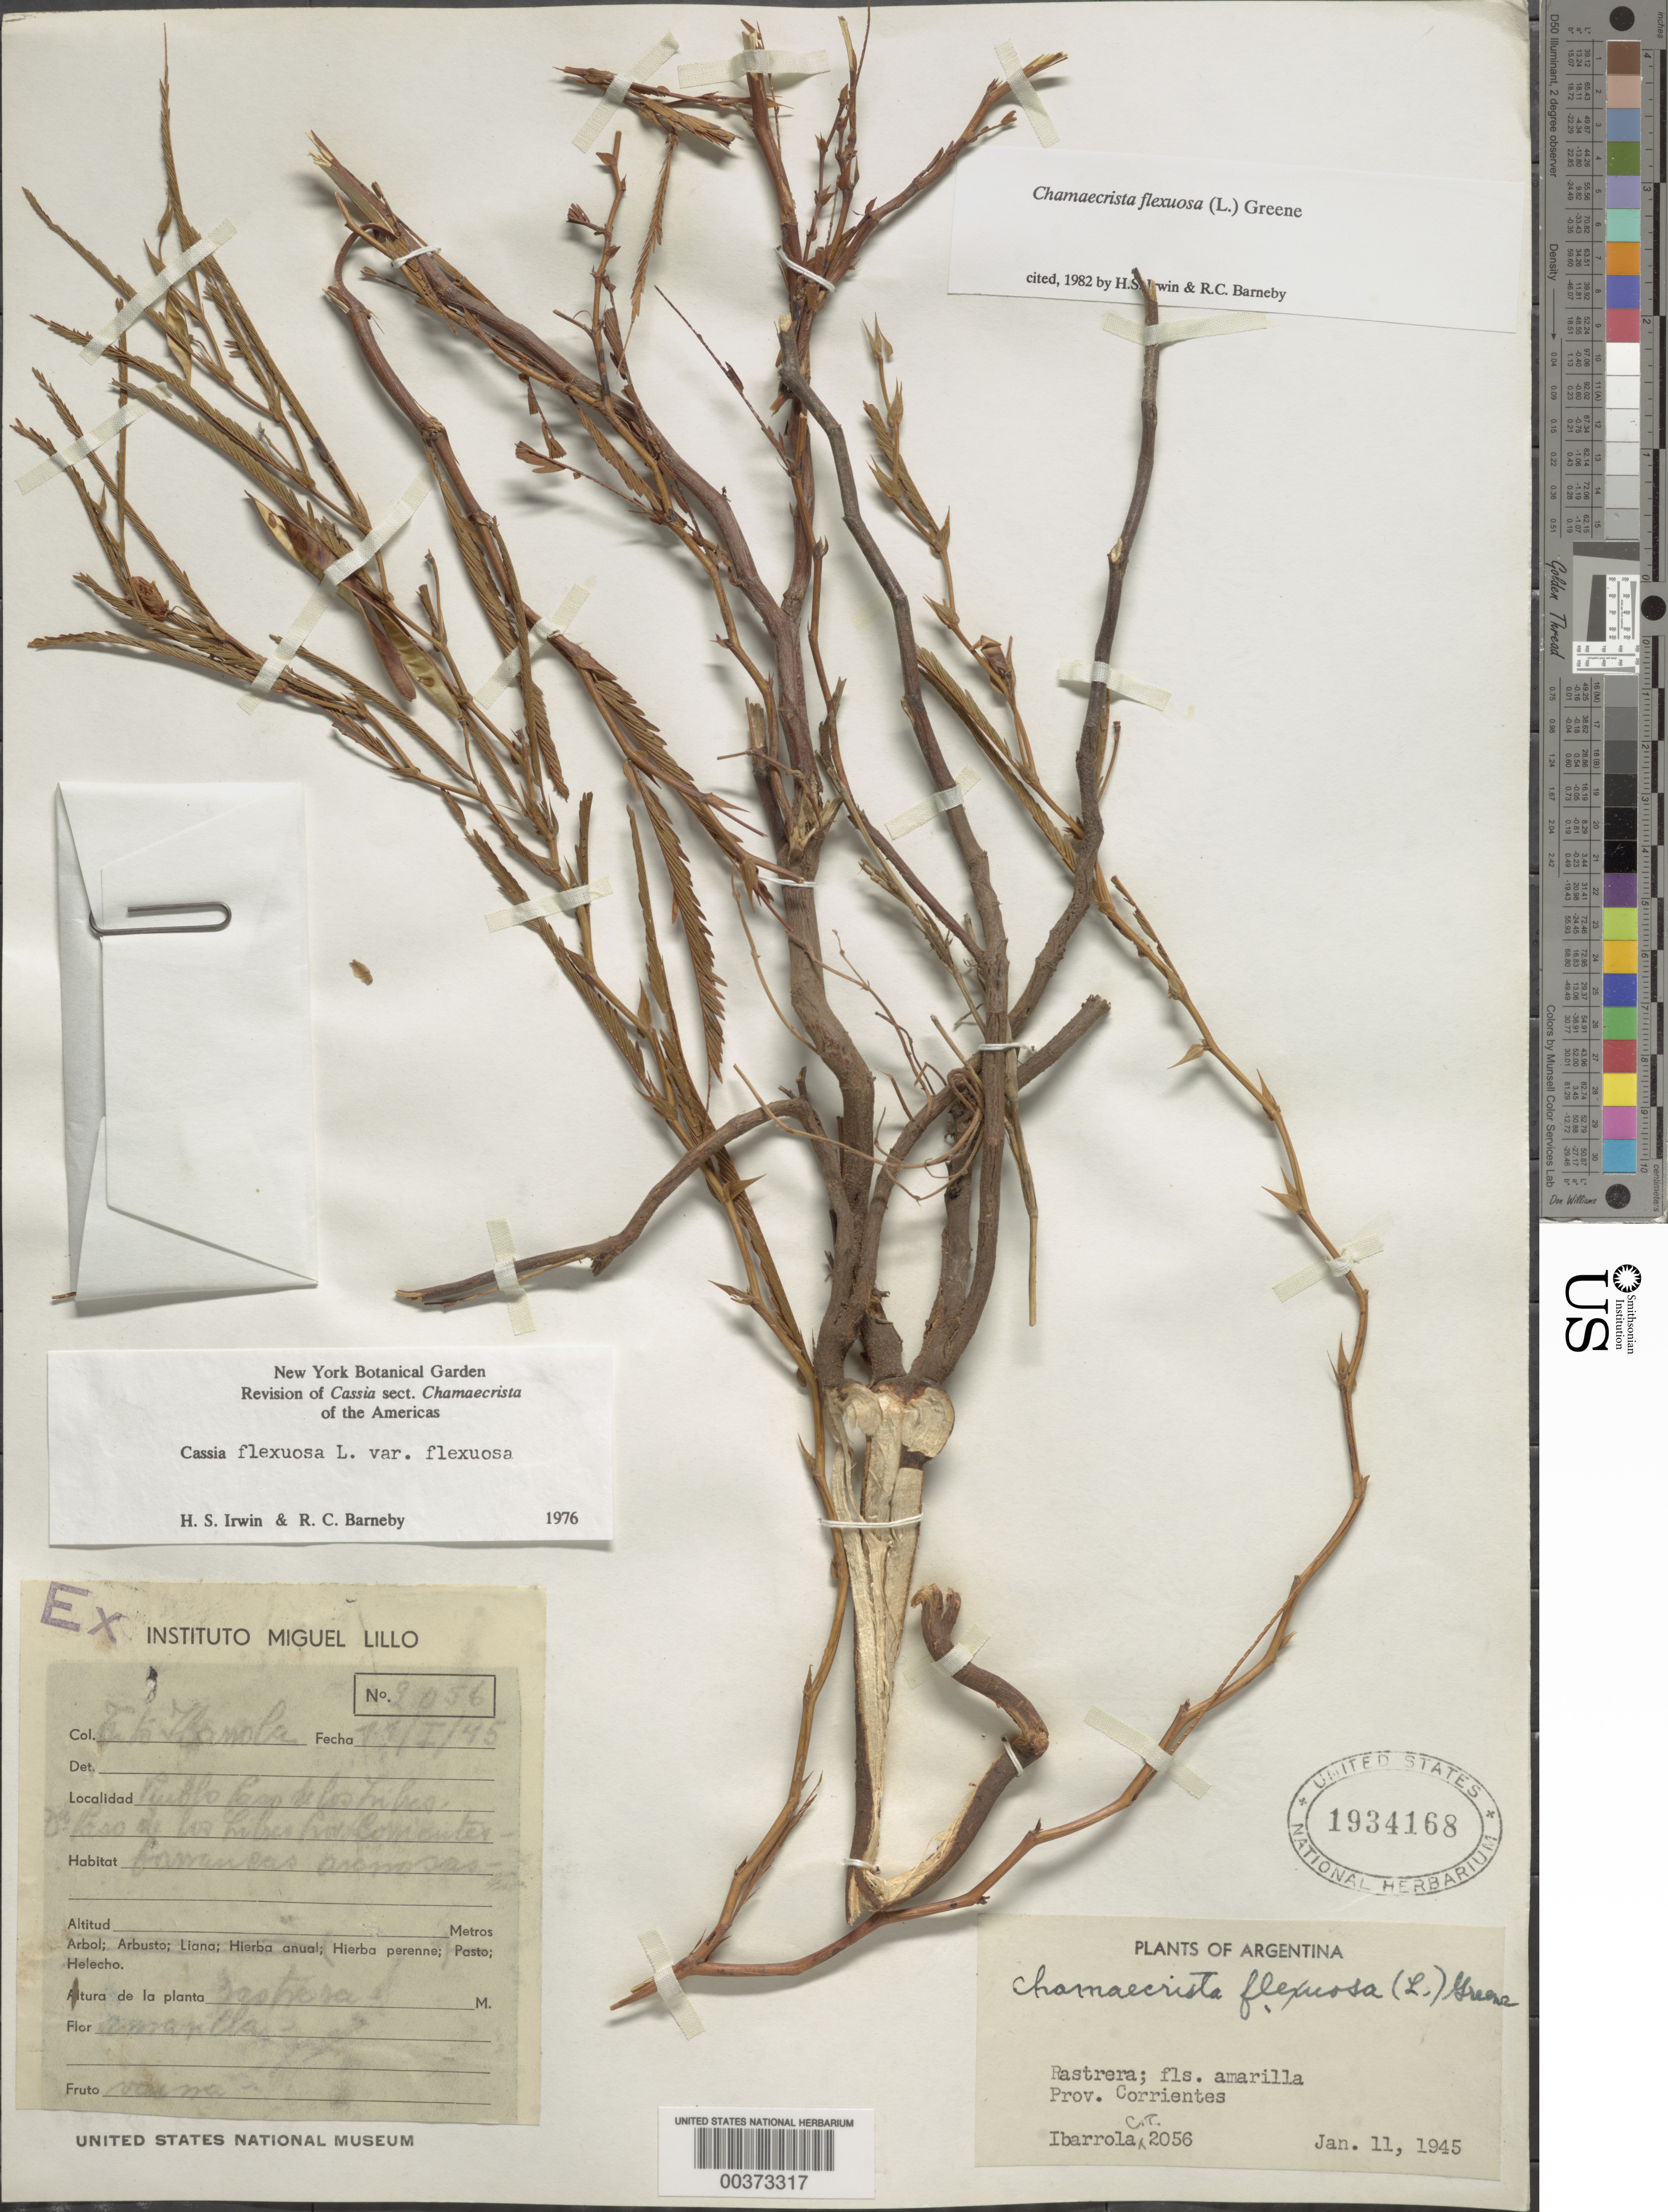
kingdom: Plantae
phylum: Tracheophyta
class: Magnoliopsida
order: Fabales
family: Fabaceae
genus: Chamaecrista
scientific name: Chamaecrista flexuosa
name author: (L.) Greene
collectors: C. Ibarrola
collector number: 2056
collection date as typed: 11 Jan 1945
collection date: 1945-01-11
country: Argentina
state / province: Corrientes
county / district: Paso de Los Libres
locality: Pueblo Paso de Los Libres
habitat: Barrancas aremosas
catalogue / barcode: US 1934168